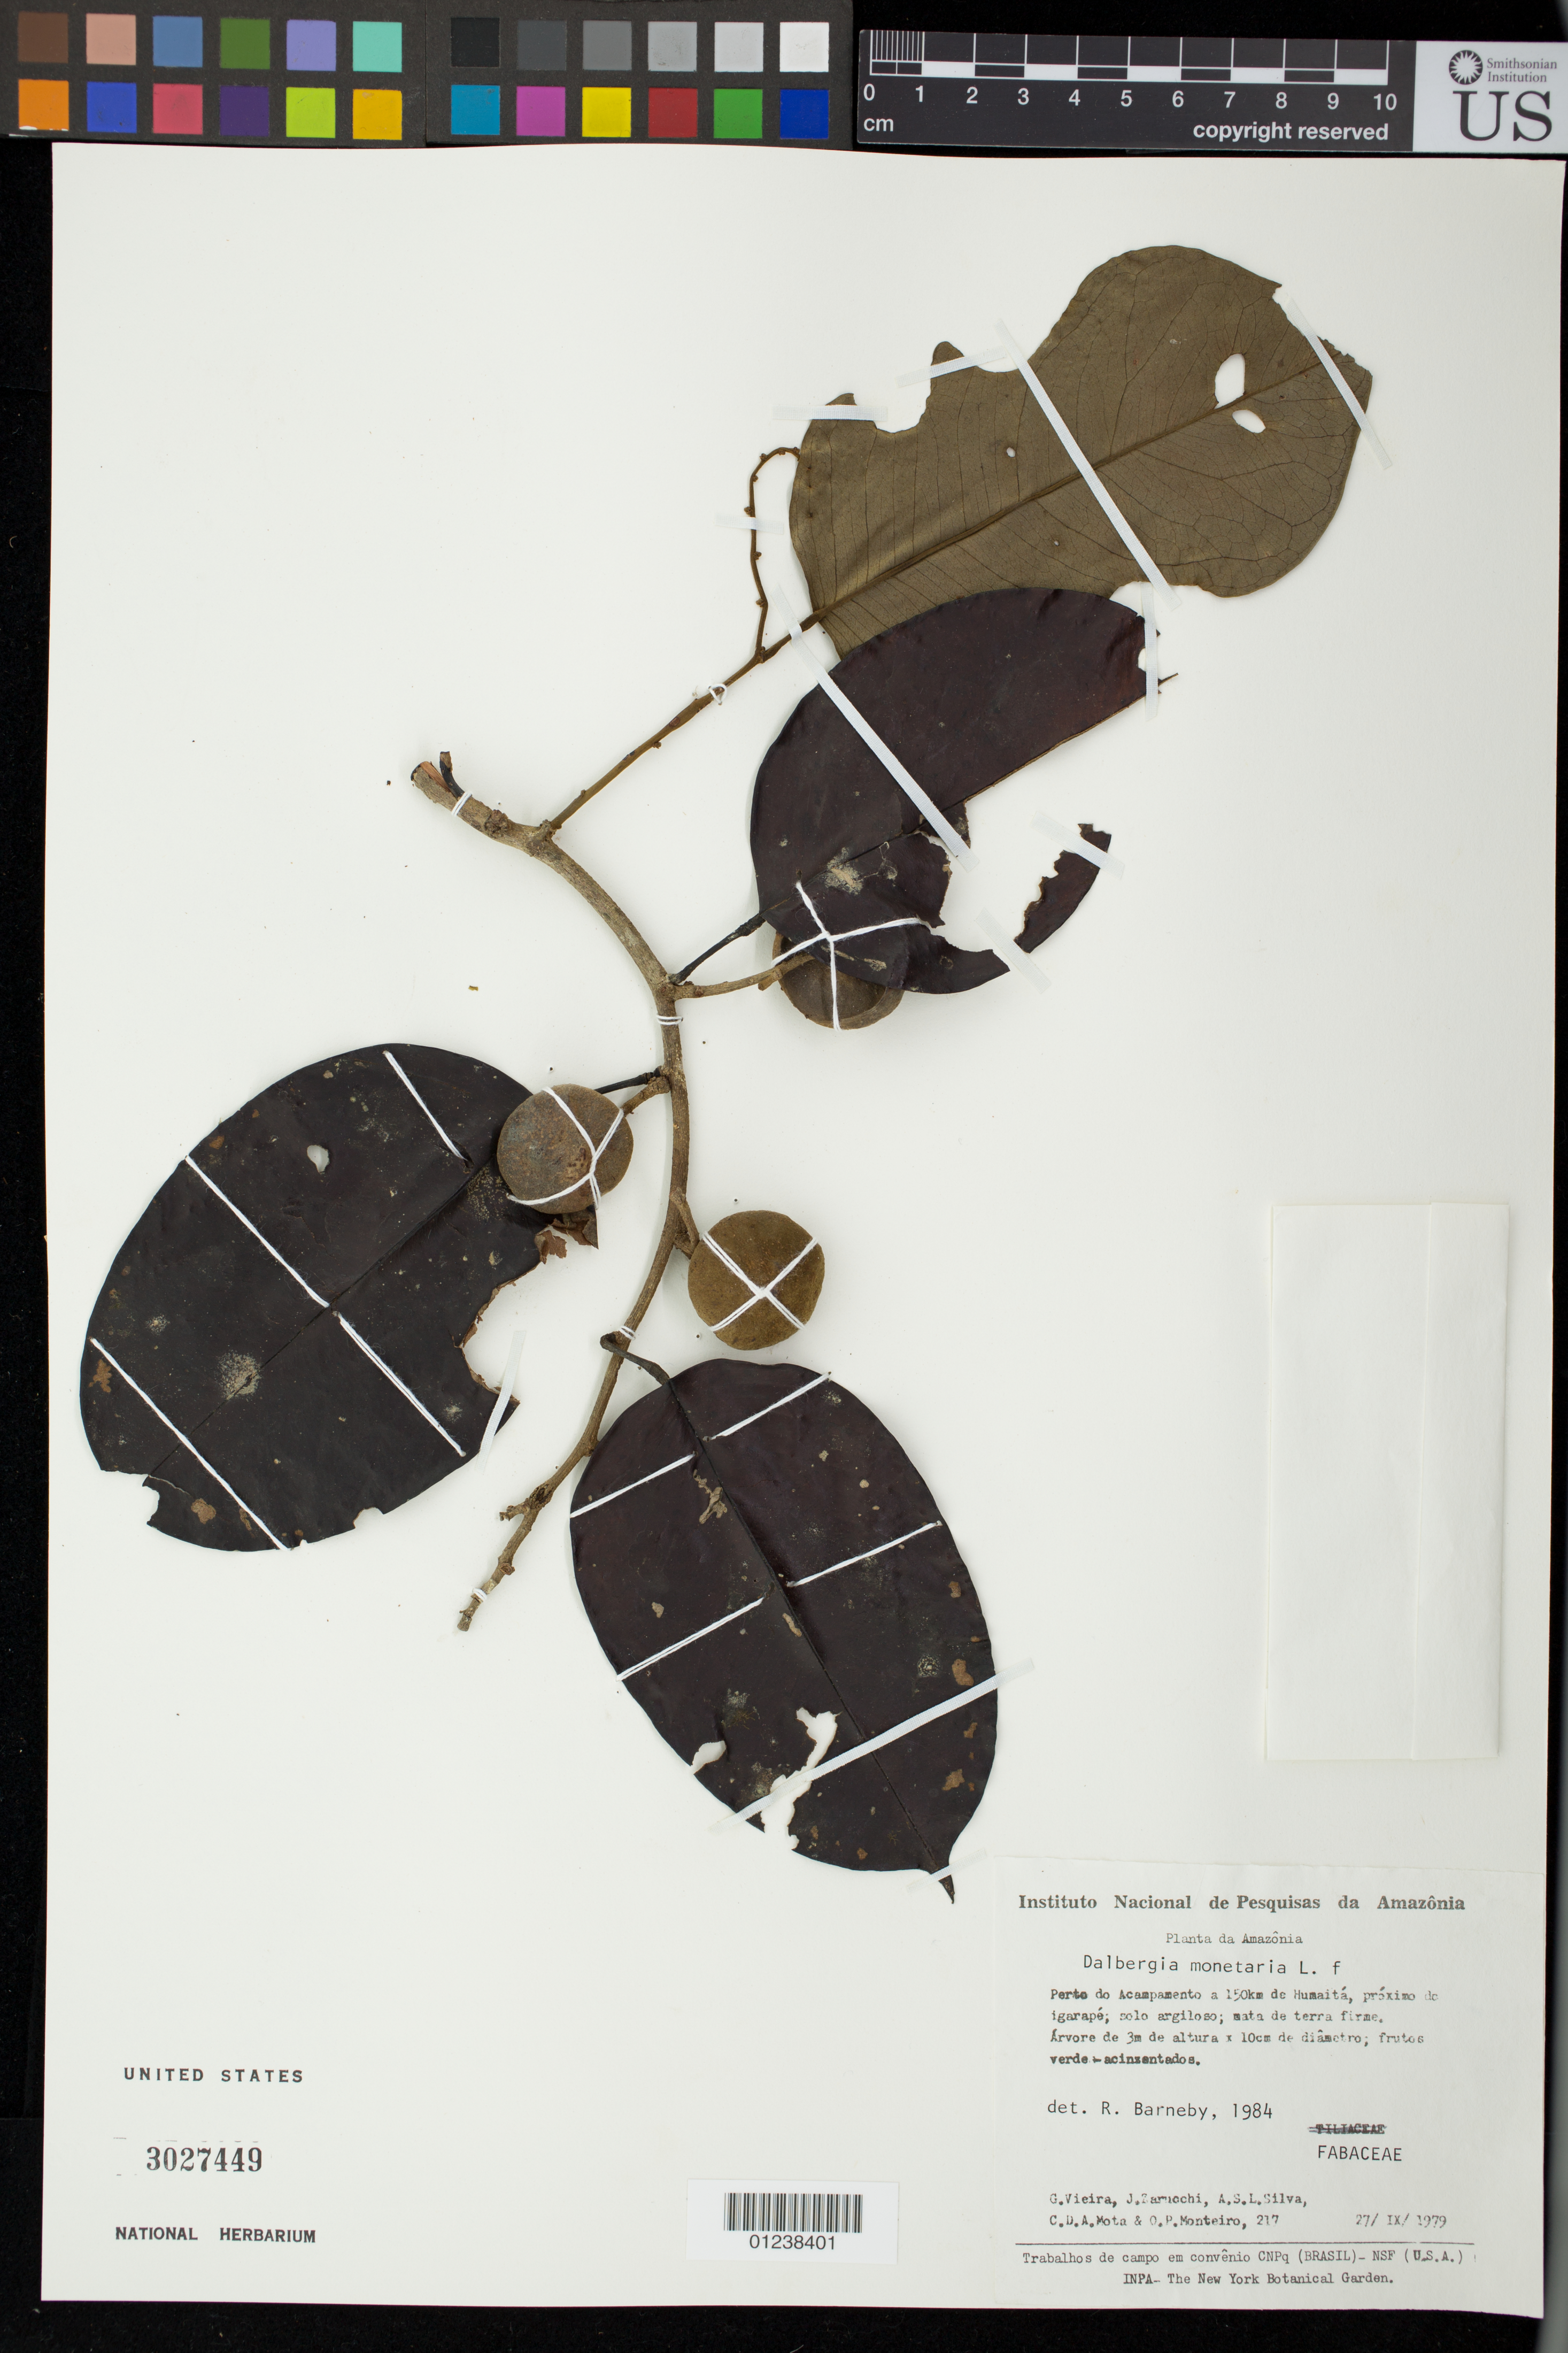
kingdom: Plantae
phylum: Tracheophyta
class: Magnoliopsida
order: Fabales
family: Fabaceae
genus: Dalbergia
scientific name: Dalbergia monetaria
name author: L. f.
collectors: G. Vieira, J. L. Zarucchi, A. S. Silva, C. D. A. Mota & O. P. Monteiro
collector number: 217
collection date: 1979-09-27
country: Brazil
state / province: Amazonas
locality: Perto de Acampamento a 150km de Humaita, proximo de igarape.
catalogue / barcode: US 3027449